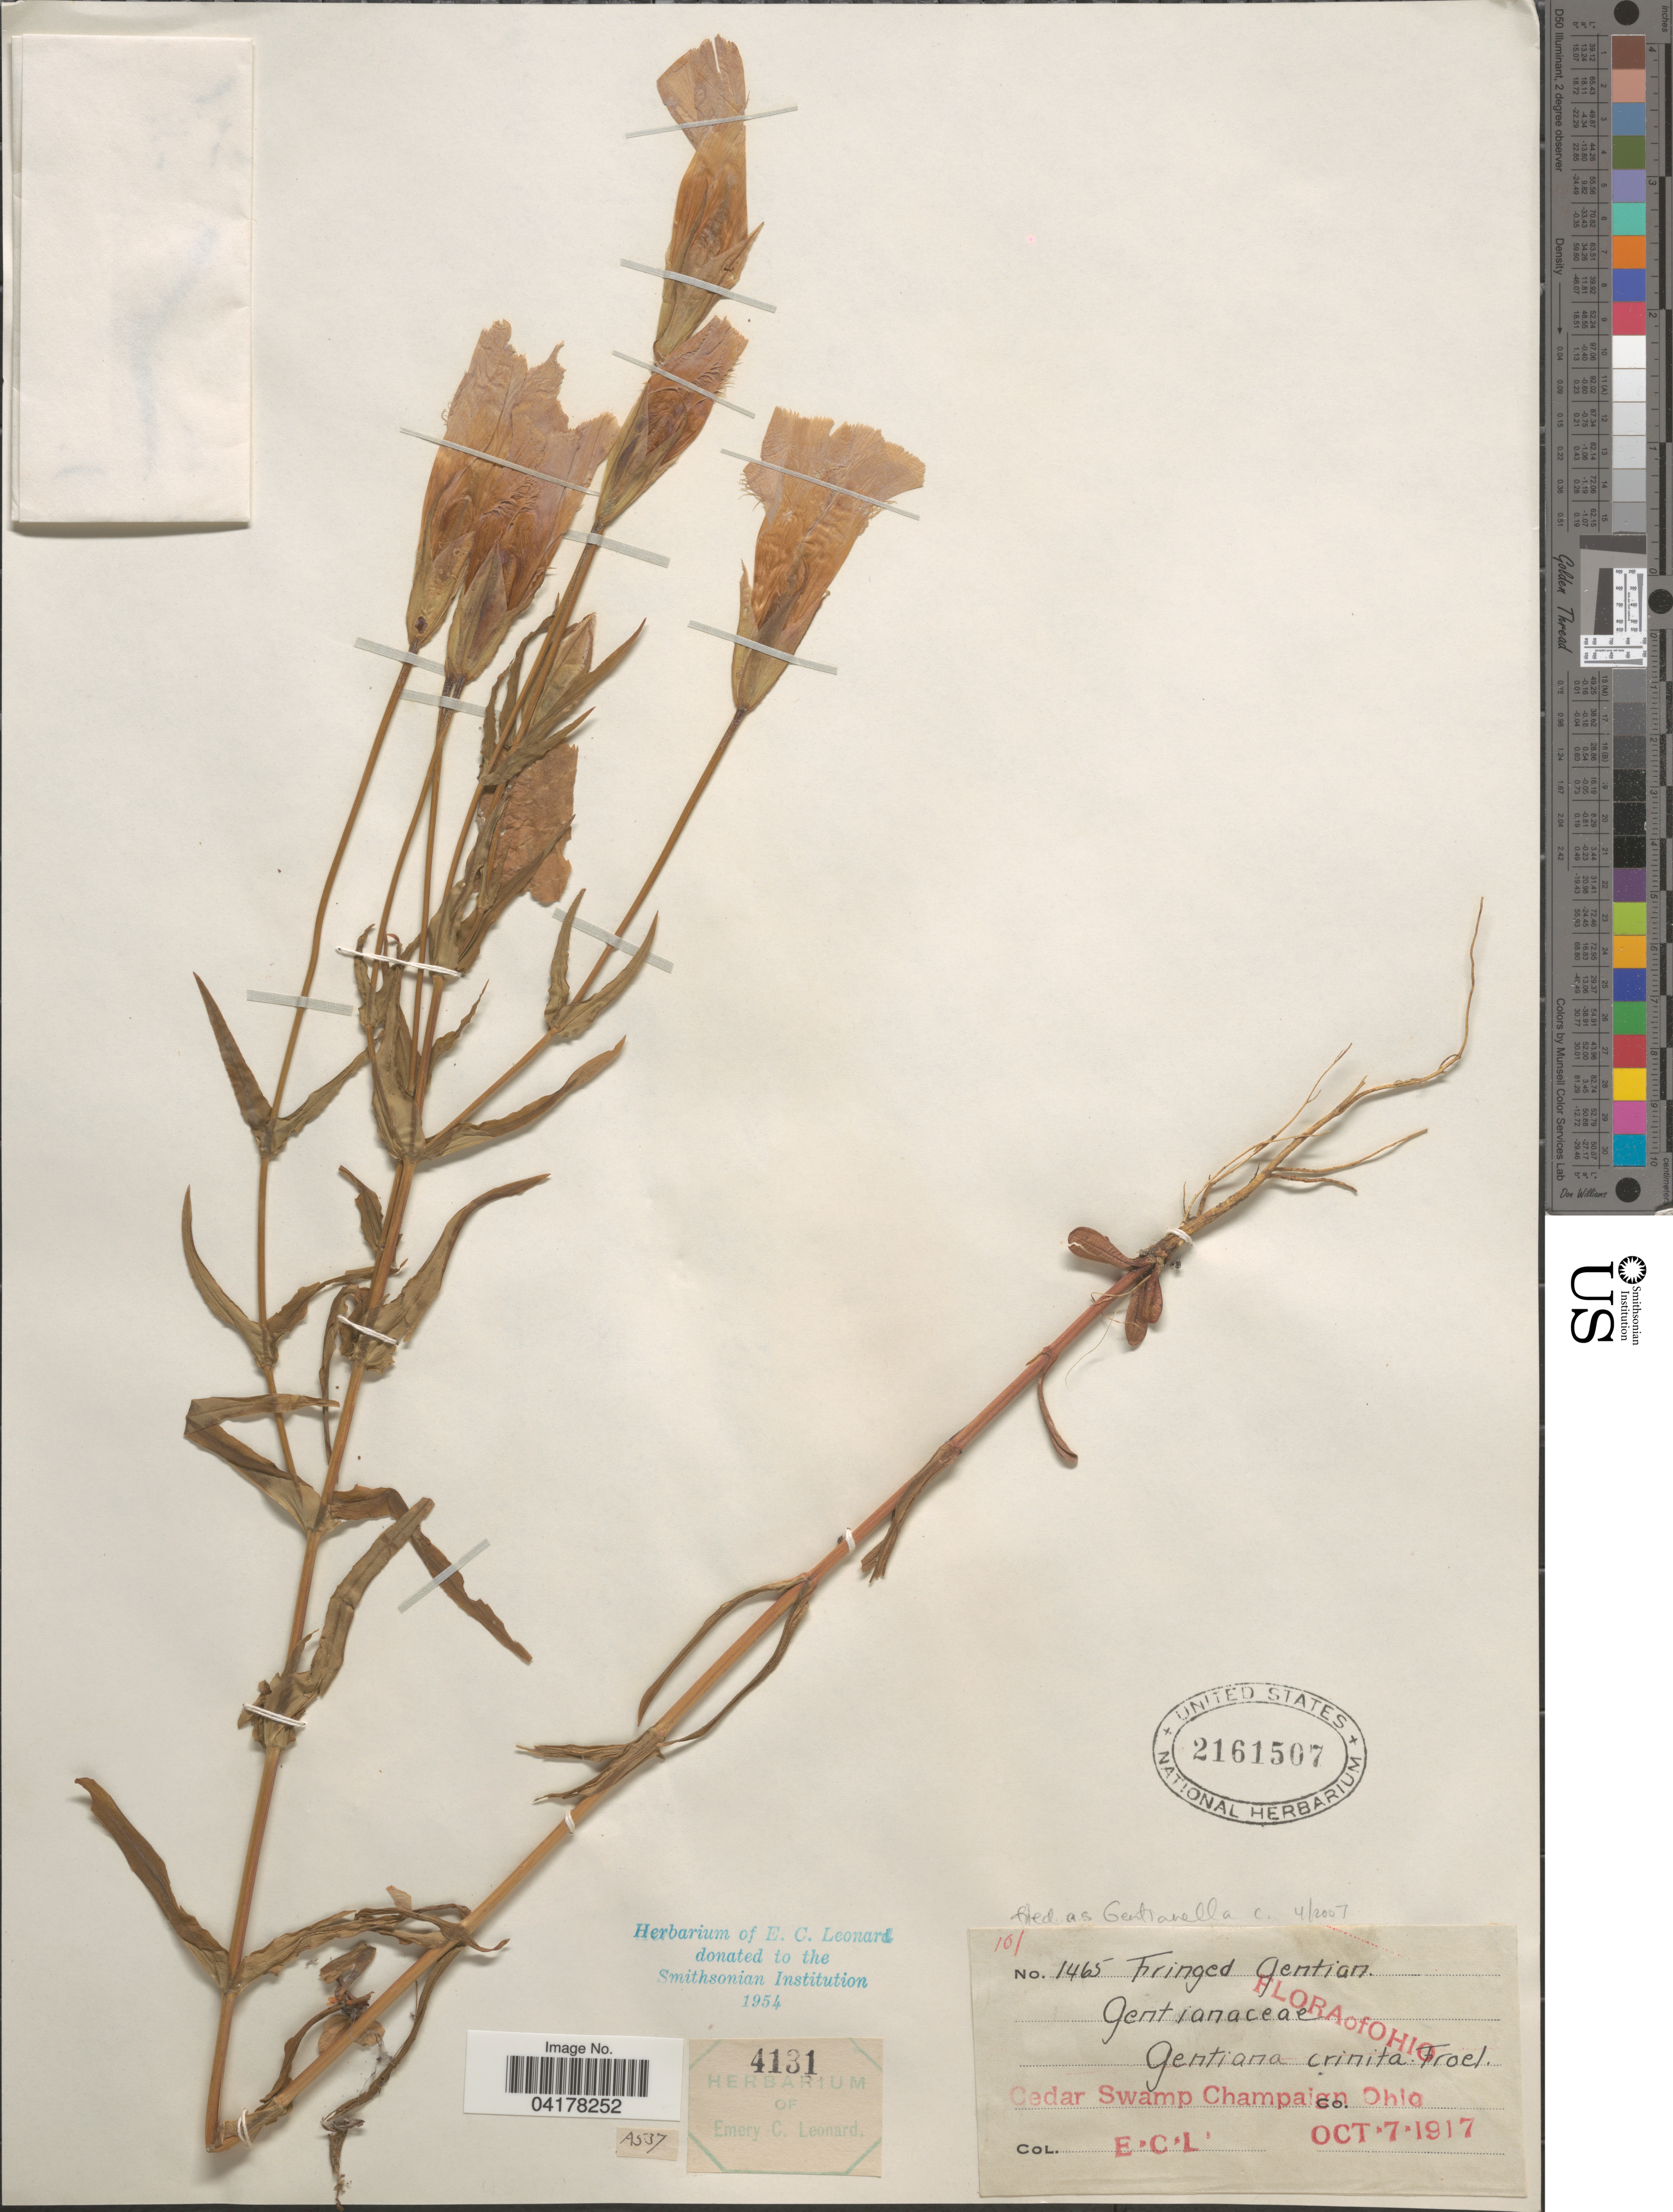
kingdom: Plantae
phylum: Tracheophyta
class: Magnoliopsida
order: Gentianales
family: Gentianaceae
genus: Gentiana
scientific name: Gentiana crinita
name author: Froel.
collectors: E. C. Leonard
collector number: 1465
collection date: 1917-10-07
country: United States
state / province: Ohio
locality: Cedar Swamp Champaign.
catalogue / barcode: US 2161507